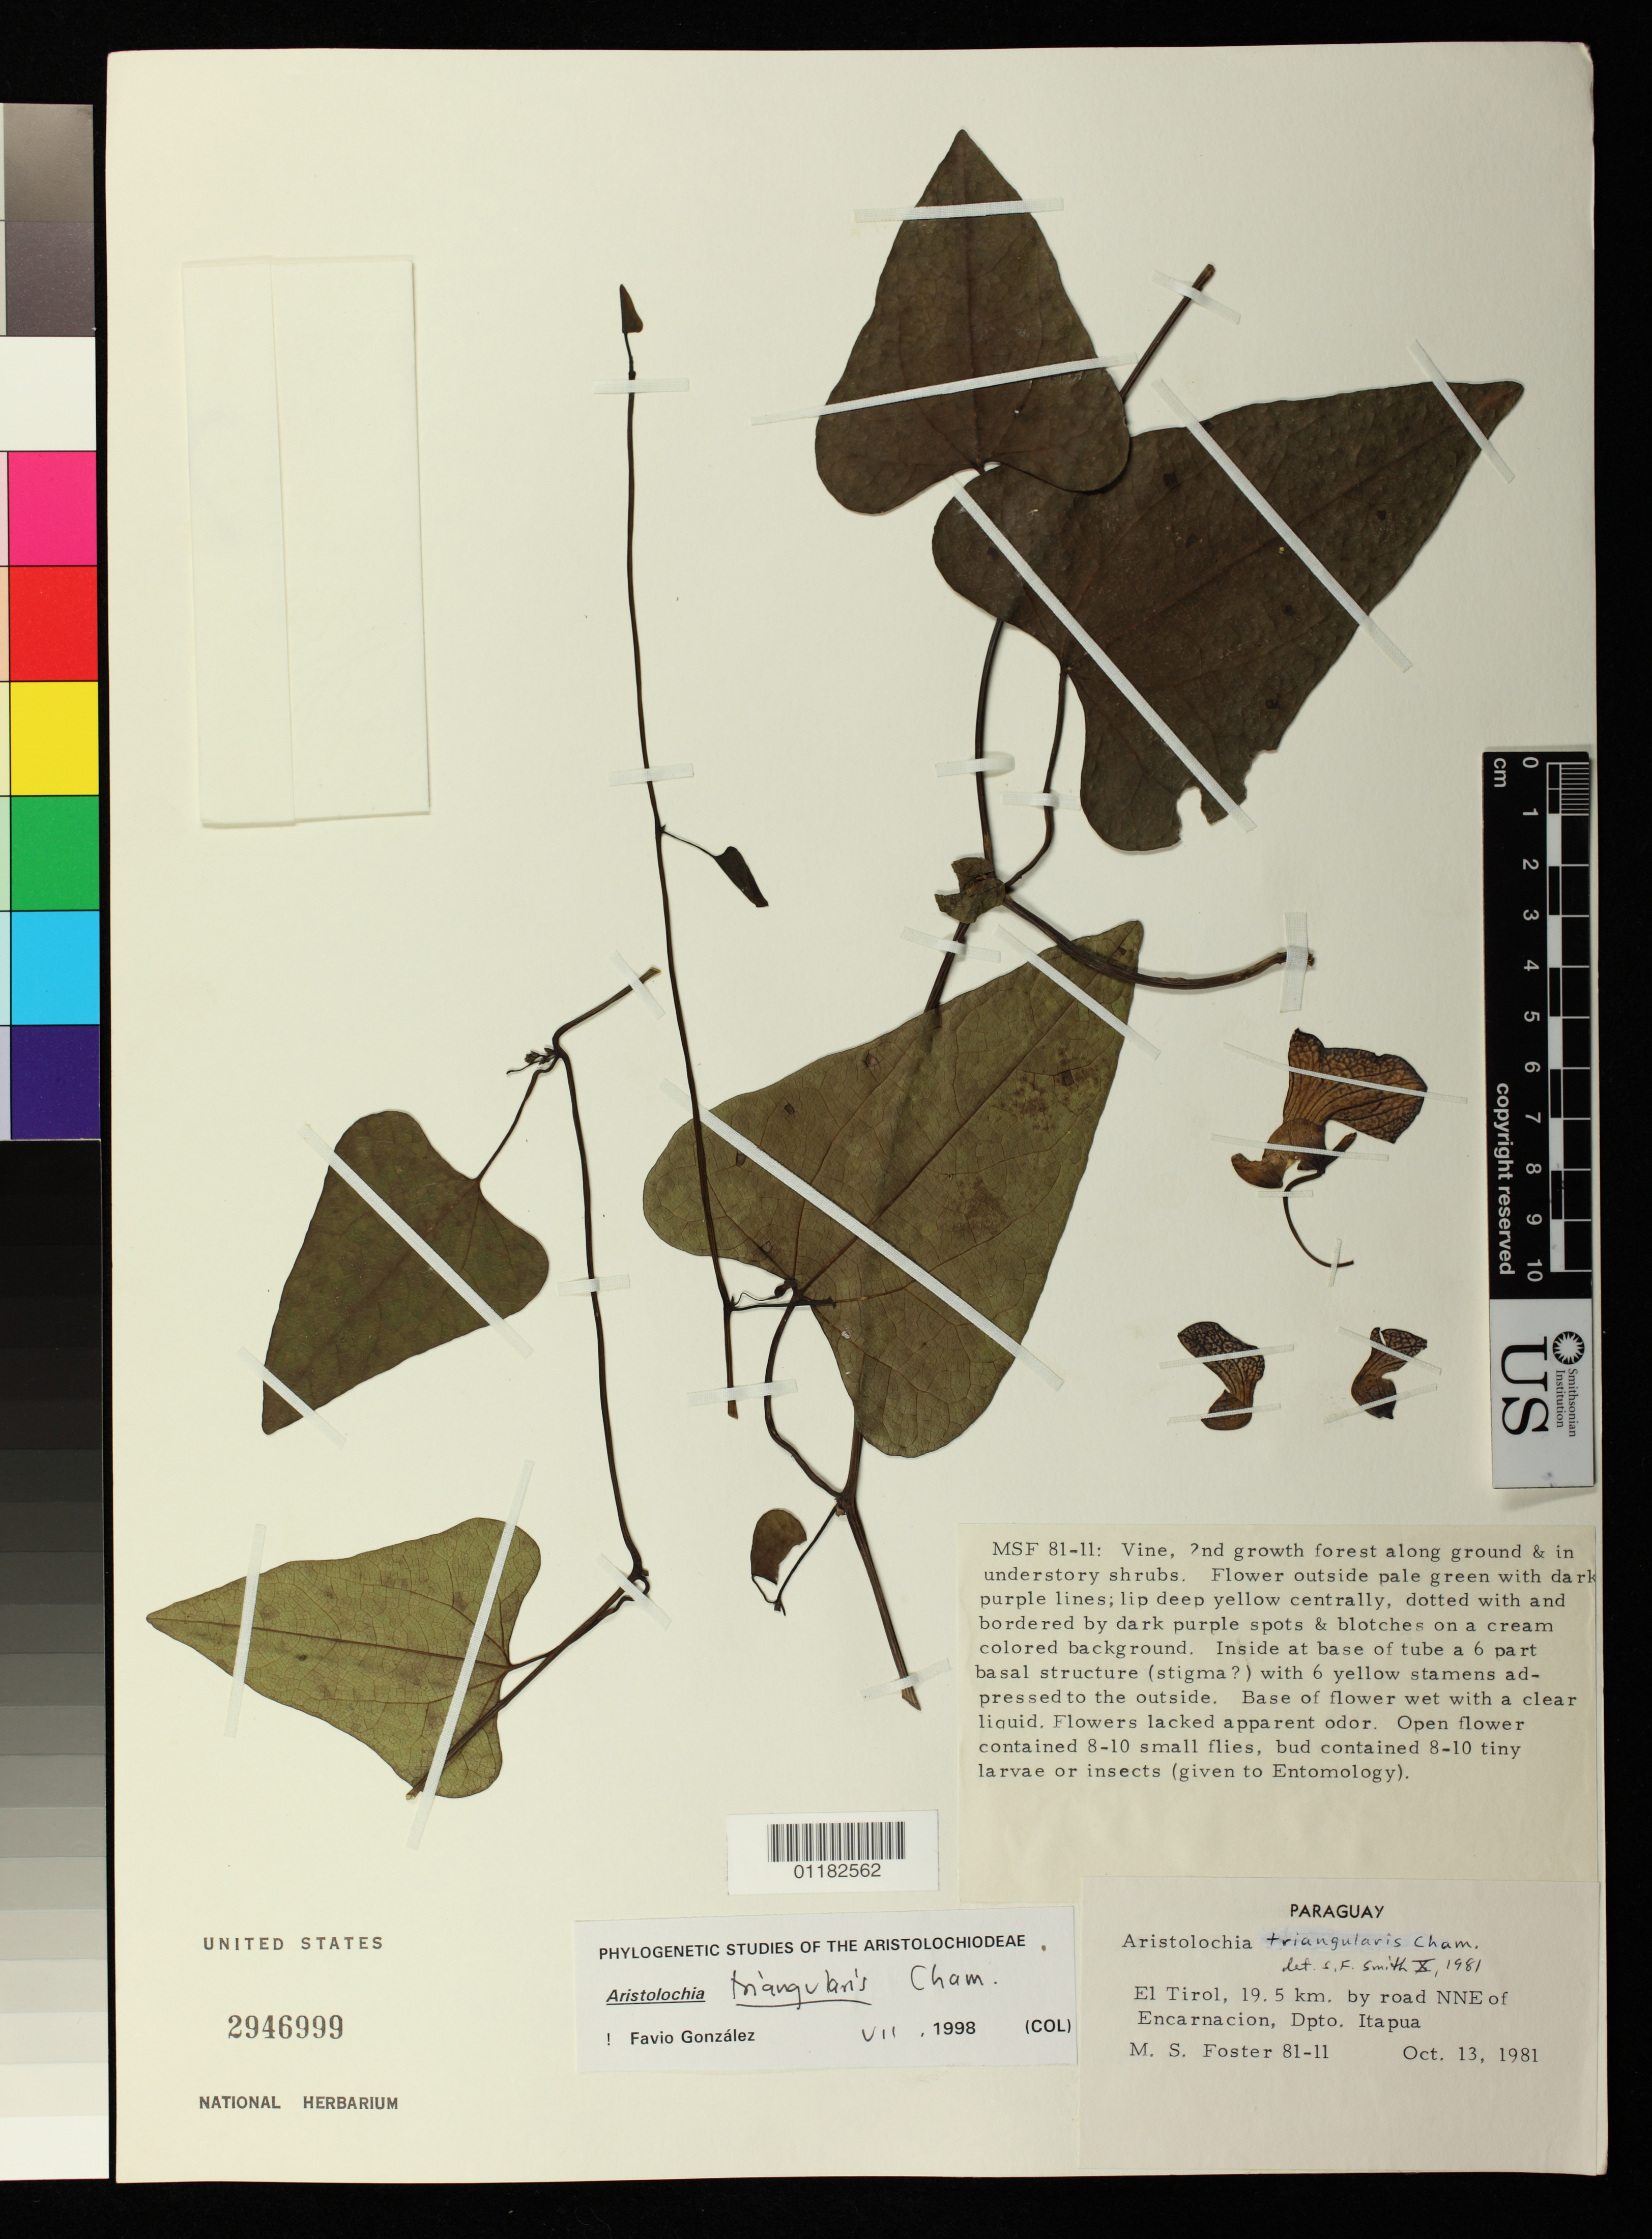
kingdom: Plantae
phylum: Tracheophyta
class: Magnoliopsida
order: Piperales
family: Aristolochiaceae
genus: Aristolochia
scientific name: Aristolochia triangularis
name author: Cham.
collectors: M. S. Foster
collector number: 81-11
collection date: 1981-10-13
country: Paraguay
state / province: Itapúa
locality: El Tirol, 19.5 km by road NNE of Encarnacion.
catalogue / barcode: US 2946999